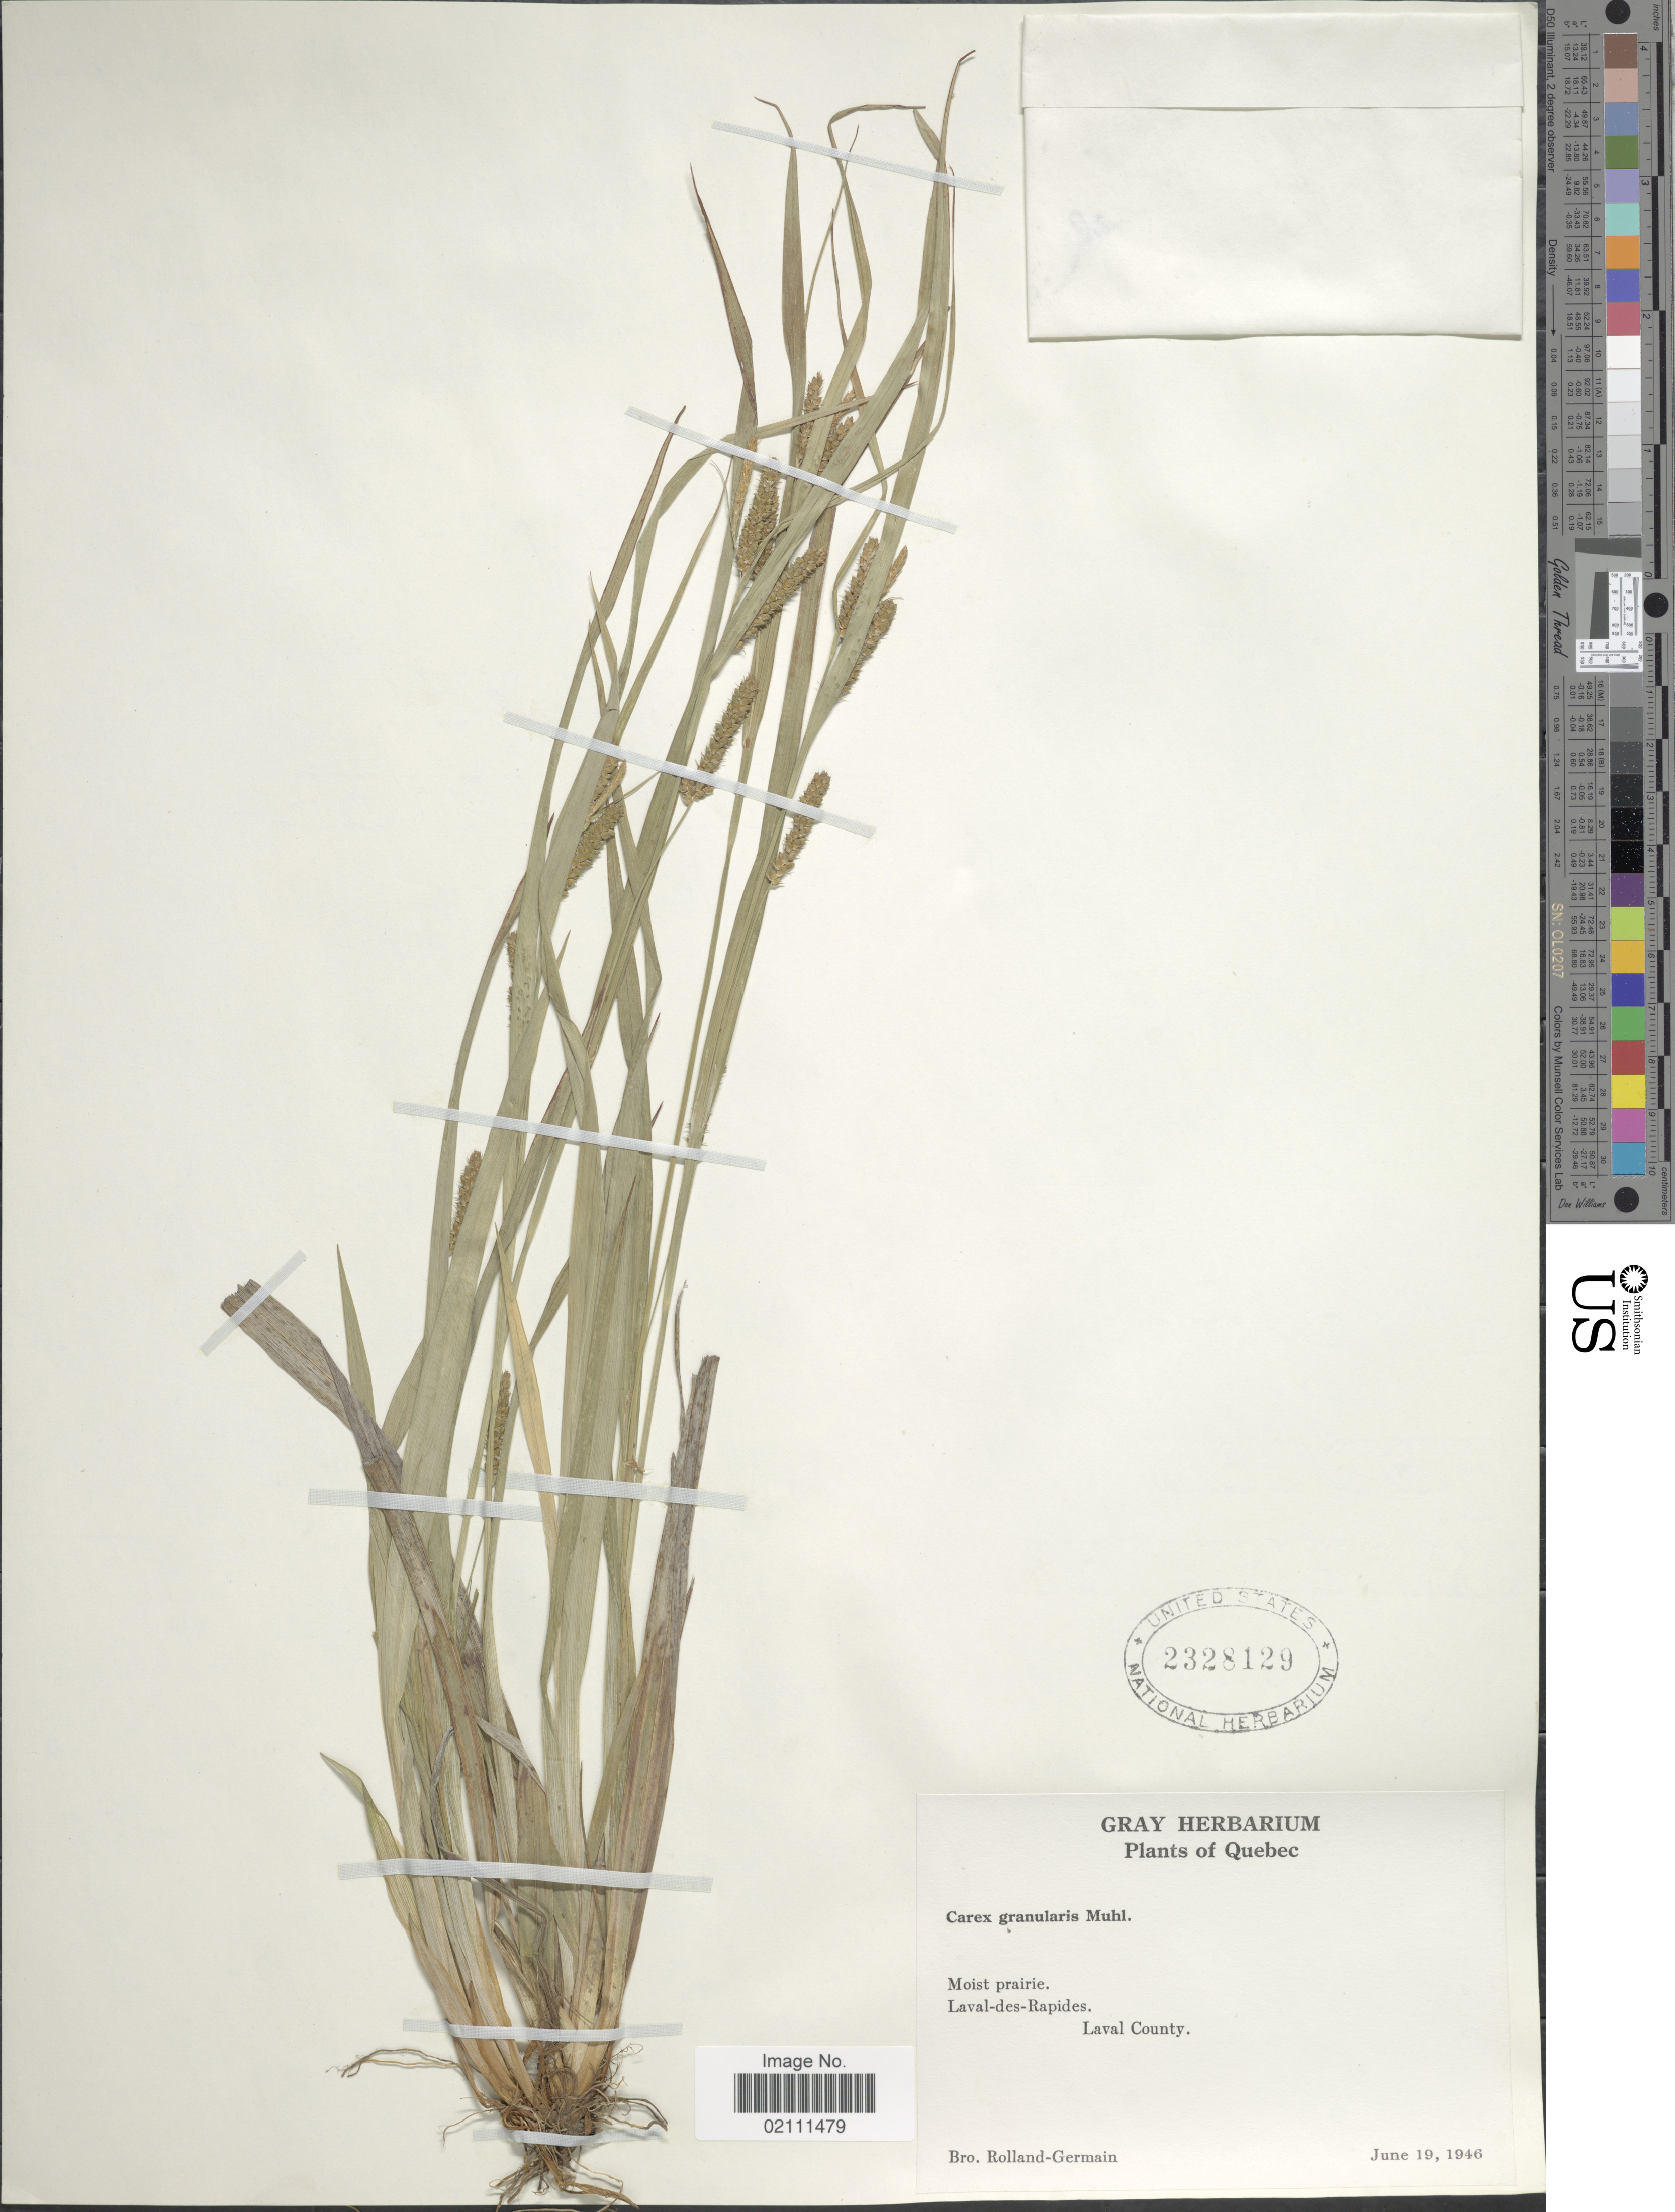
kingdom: Plantae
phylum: Tracheophyta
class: Liliopsida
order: Poales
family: Cyperaceae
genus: Carex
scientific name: Carex granularis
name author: Muhl. ex Willd.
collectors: Rolland-Germain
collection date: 1946-06-19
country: Canada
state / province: Quebec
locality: Moist prairie, Laval-des-Rapides, Laval County.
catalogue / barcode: US 2328129